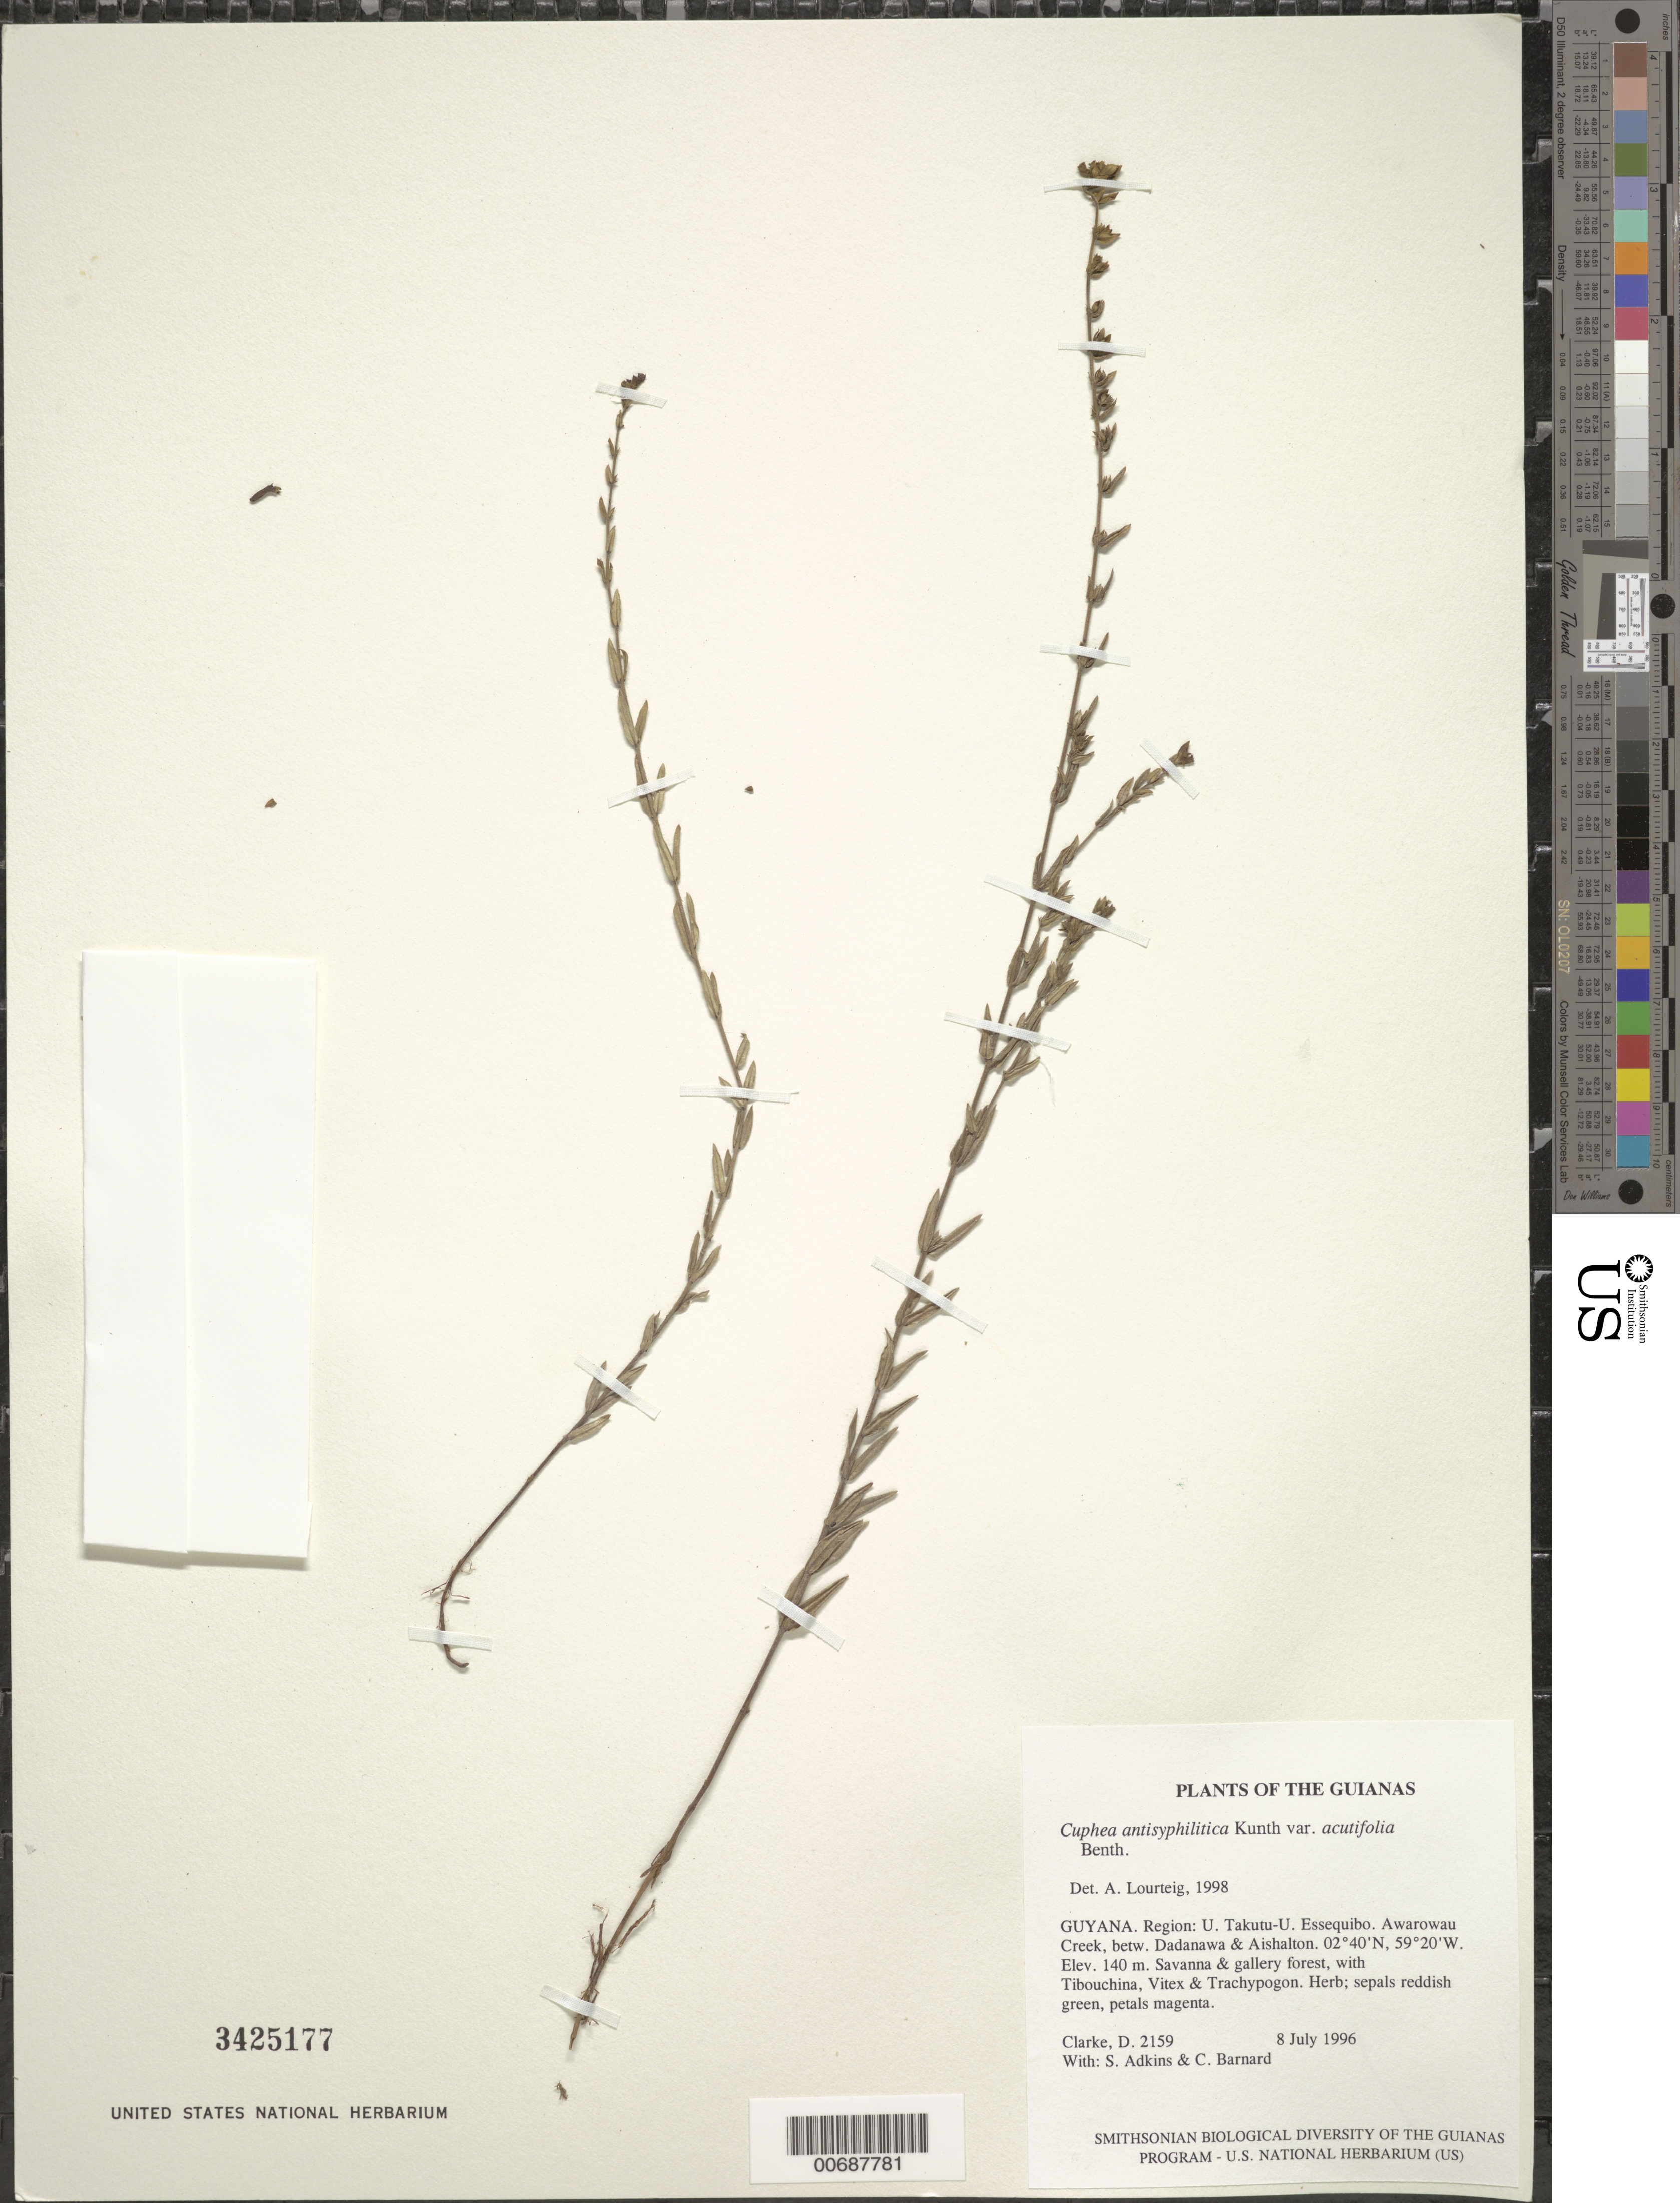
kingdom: Plantae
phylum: Tracheophyta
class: Magnoliopsida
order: Myrtales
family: Lythraceae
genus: Cuphea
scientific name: Cuphea antisyphilitica var. acutifolia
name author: Benth.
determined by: Lourteig, A.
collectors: H. D. Clarke, S. Adkins & C. Bernard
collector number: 2159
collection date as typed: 8 July 1996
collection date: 1996-07-08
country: Guyana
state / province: U. Takutu-U. Essequibo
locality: Awarowau Creek, betw. Dadanawa & Aishalton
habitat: Savanna & gallery forest, with Tibouchina, Vitex & Trachypogon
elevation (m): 140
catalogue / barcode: US 3425177